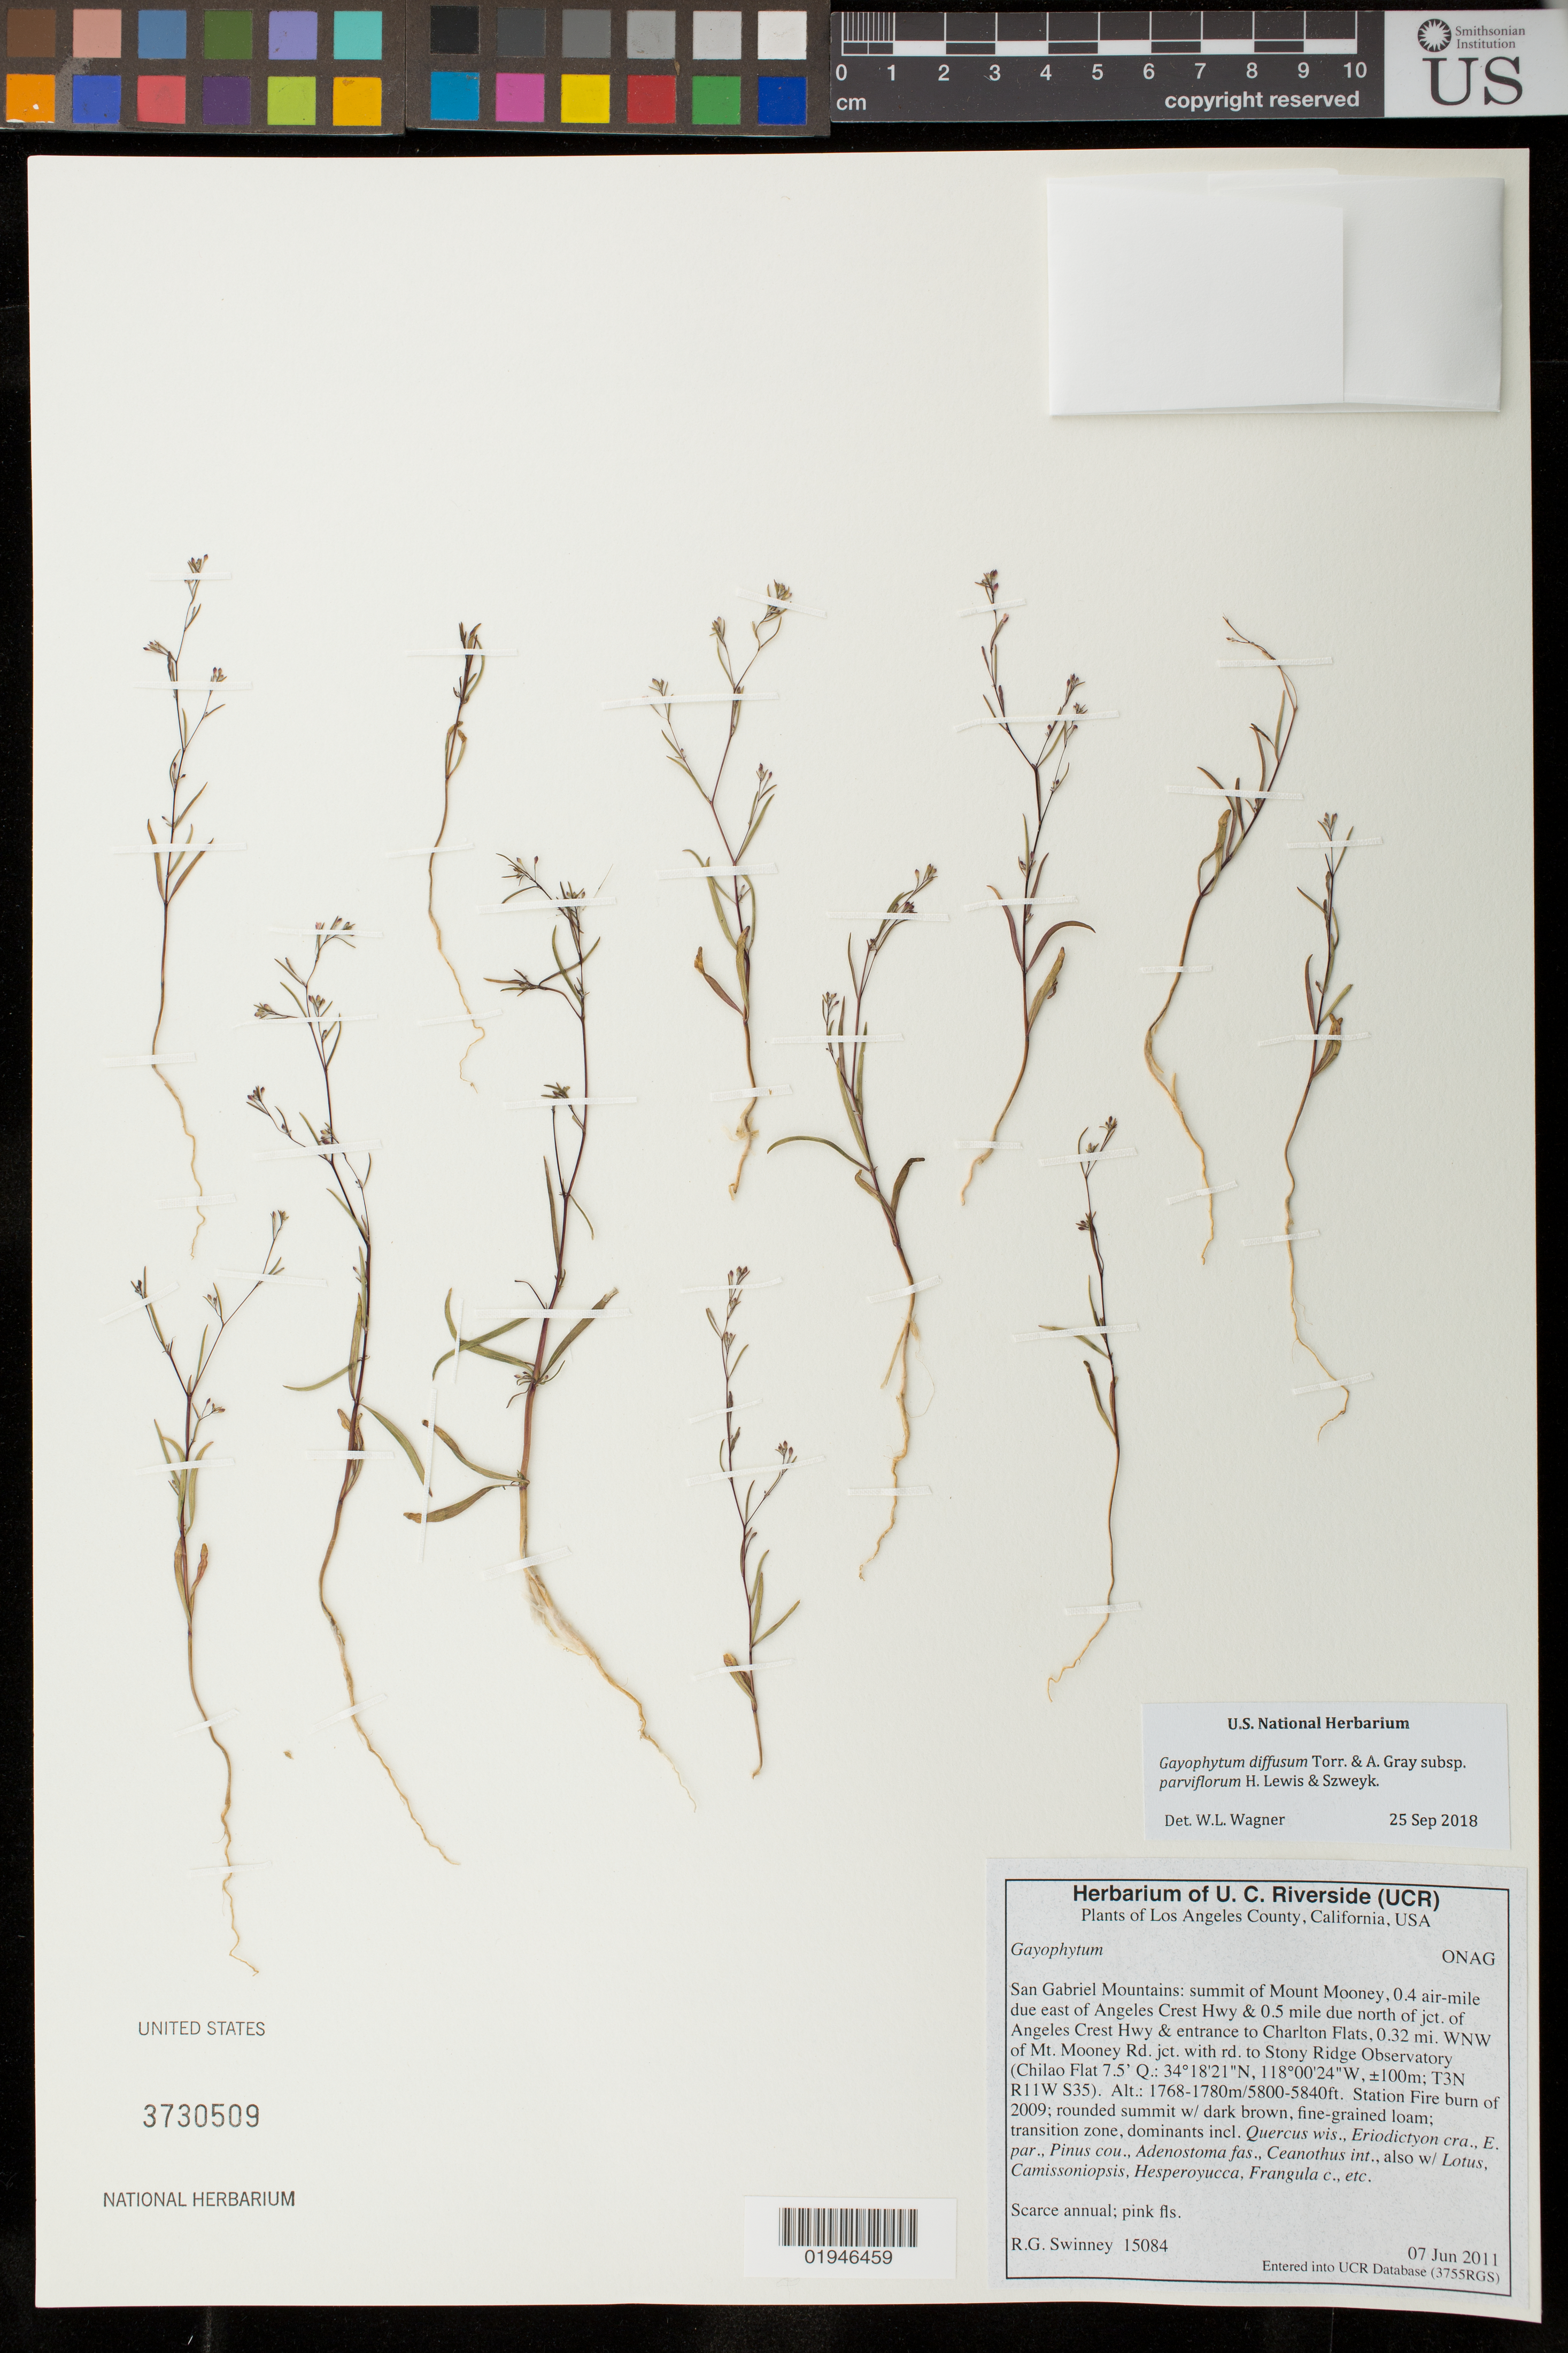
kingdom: Plantae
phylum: Tracheophyta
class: Magnoliopsida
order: Myrtales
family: Onagraceae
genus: Gayophytum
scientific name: Gayophytum diffusum subsp. diffusum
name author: Torr. & A. Gray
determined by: Wagner, W. L., (BOT), Smithsonian Institution - National Museum of Natural History (UNITED STATES)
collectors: R. Swinney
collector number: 15084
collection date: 2011-06-07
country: United States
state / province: California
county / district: Los Angeles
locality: San Gabriel Mountains, summit of Mount Mooney, 0.4 air-mile due east of Angeles Crest Hwy & 0.5 mile due north of jct. of Angeles Crest Hwy and entrance to Charlton Flats, 0.32 mi. WNW of Mt. Mooney Rd., jct with rd. to Stony Ridge Observatory.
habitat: Station Fire burn of 2009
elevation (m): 1768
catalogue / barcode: US 3730509